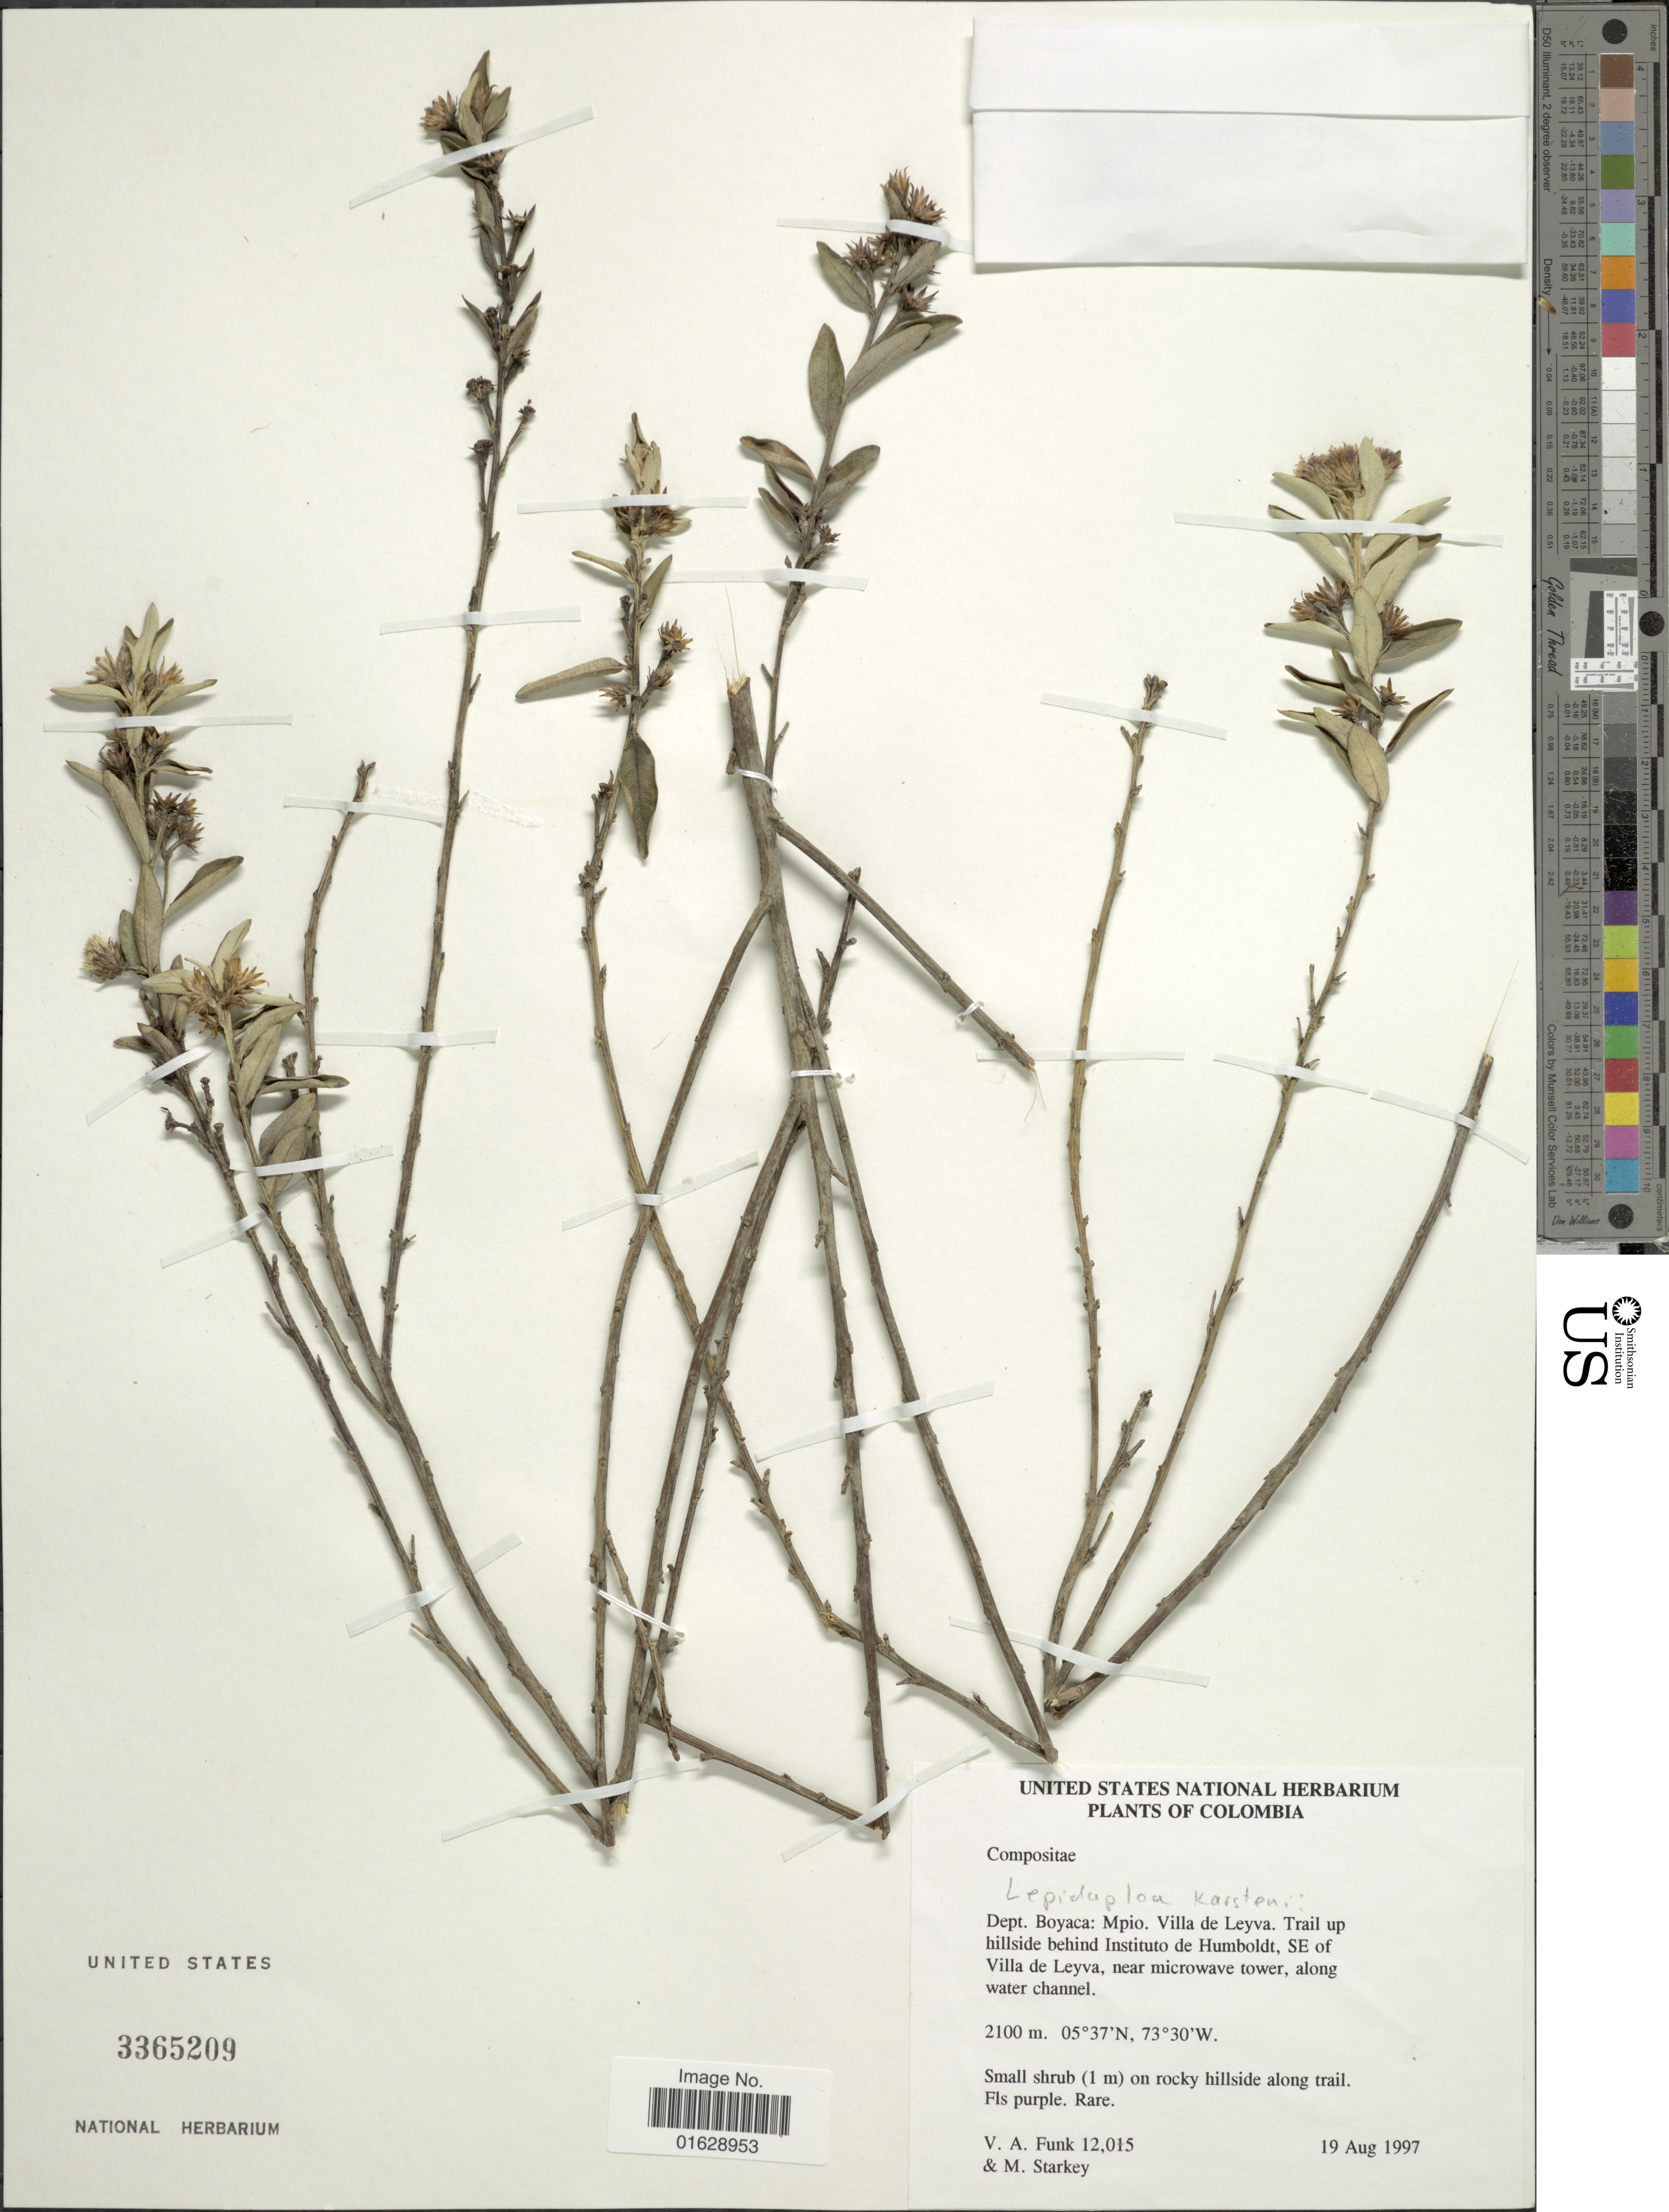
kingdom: Plantae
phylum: Tracheophyta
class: Magnoliopsida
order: Asterales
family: Asteraceae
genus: Lepidaploa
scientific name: Lepidaploa karstenii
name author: (Sch. Bip.) H. Rob.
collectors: V. Funk & M. Starkey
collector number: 12015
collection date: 1997-08-19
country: Colombia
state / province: Boyacá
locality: Mpio. Villa de Leyva. Trail up hillside behind Instituto de Humboldt, SE of Villa de Leyva, near microwave tower, along water channel.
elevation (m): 2100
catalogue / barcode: US 3365209